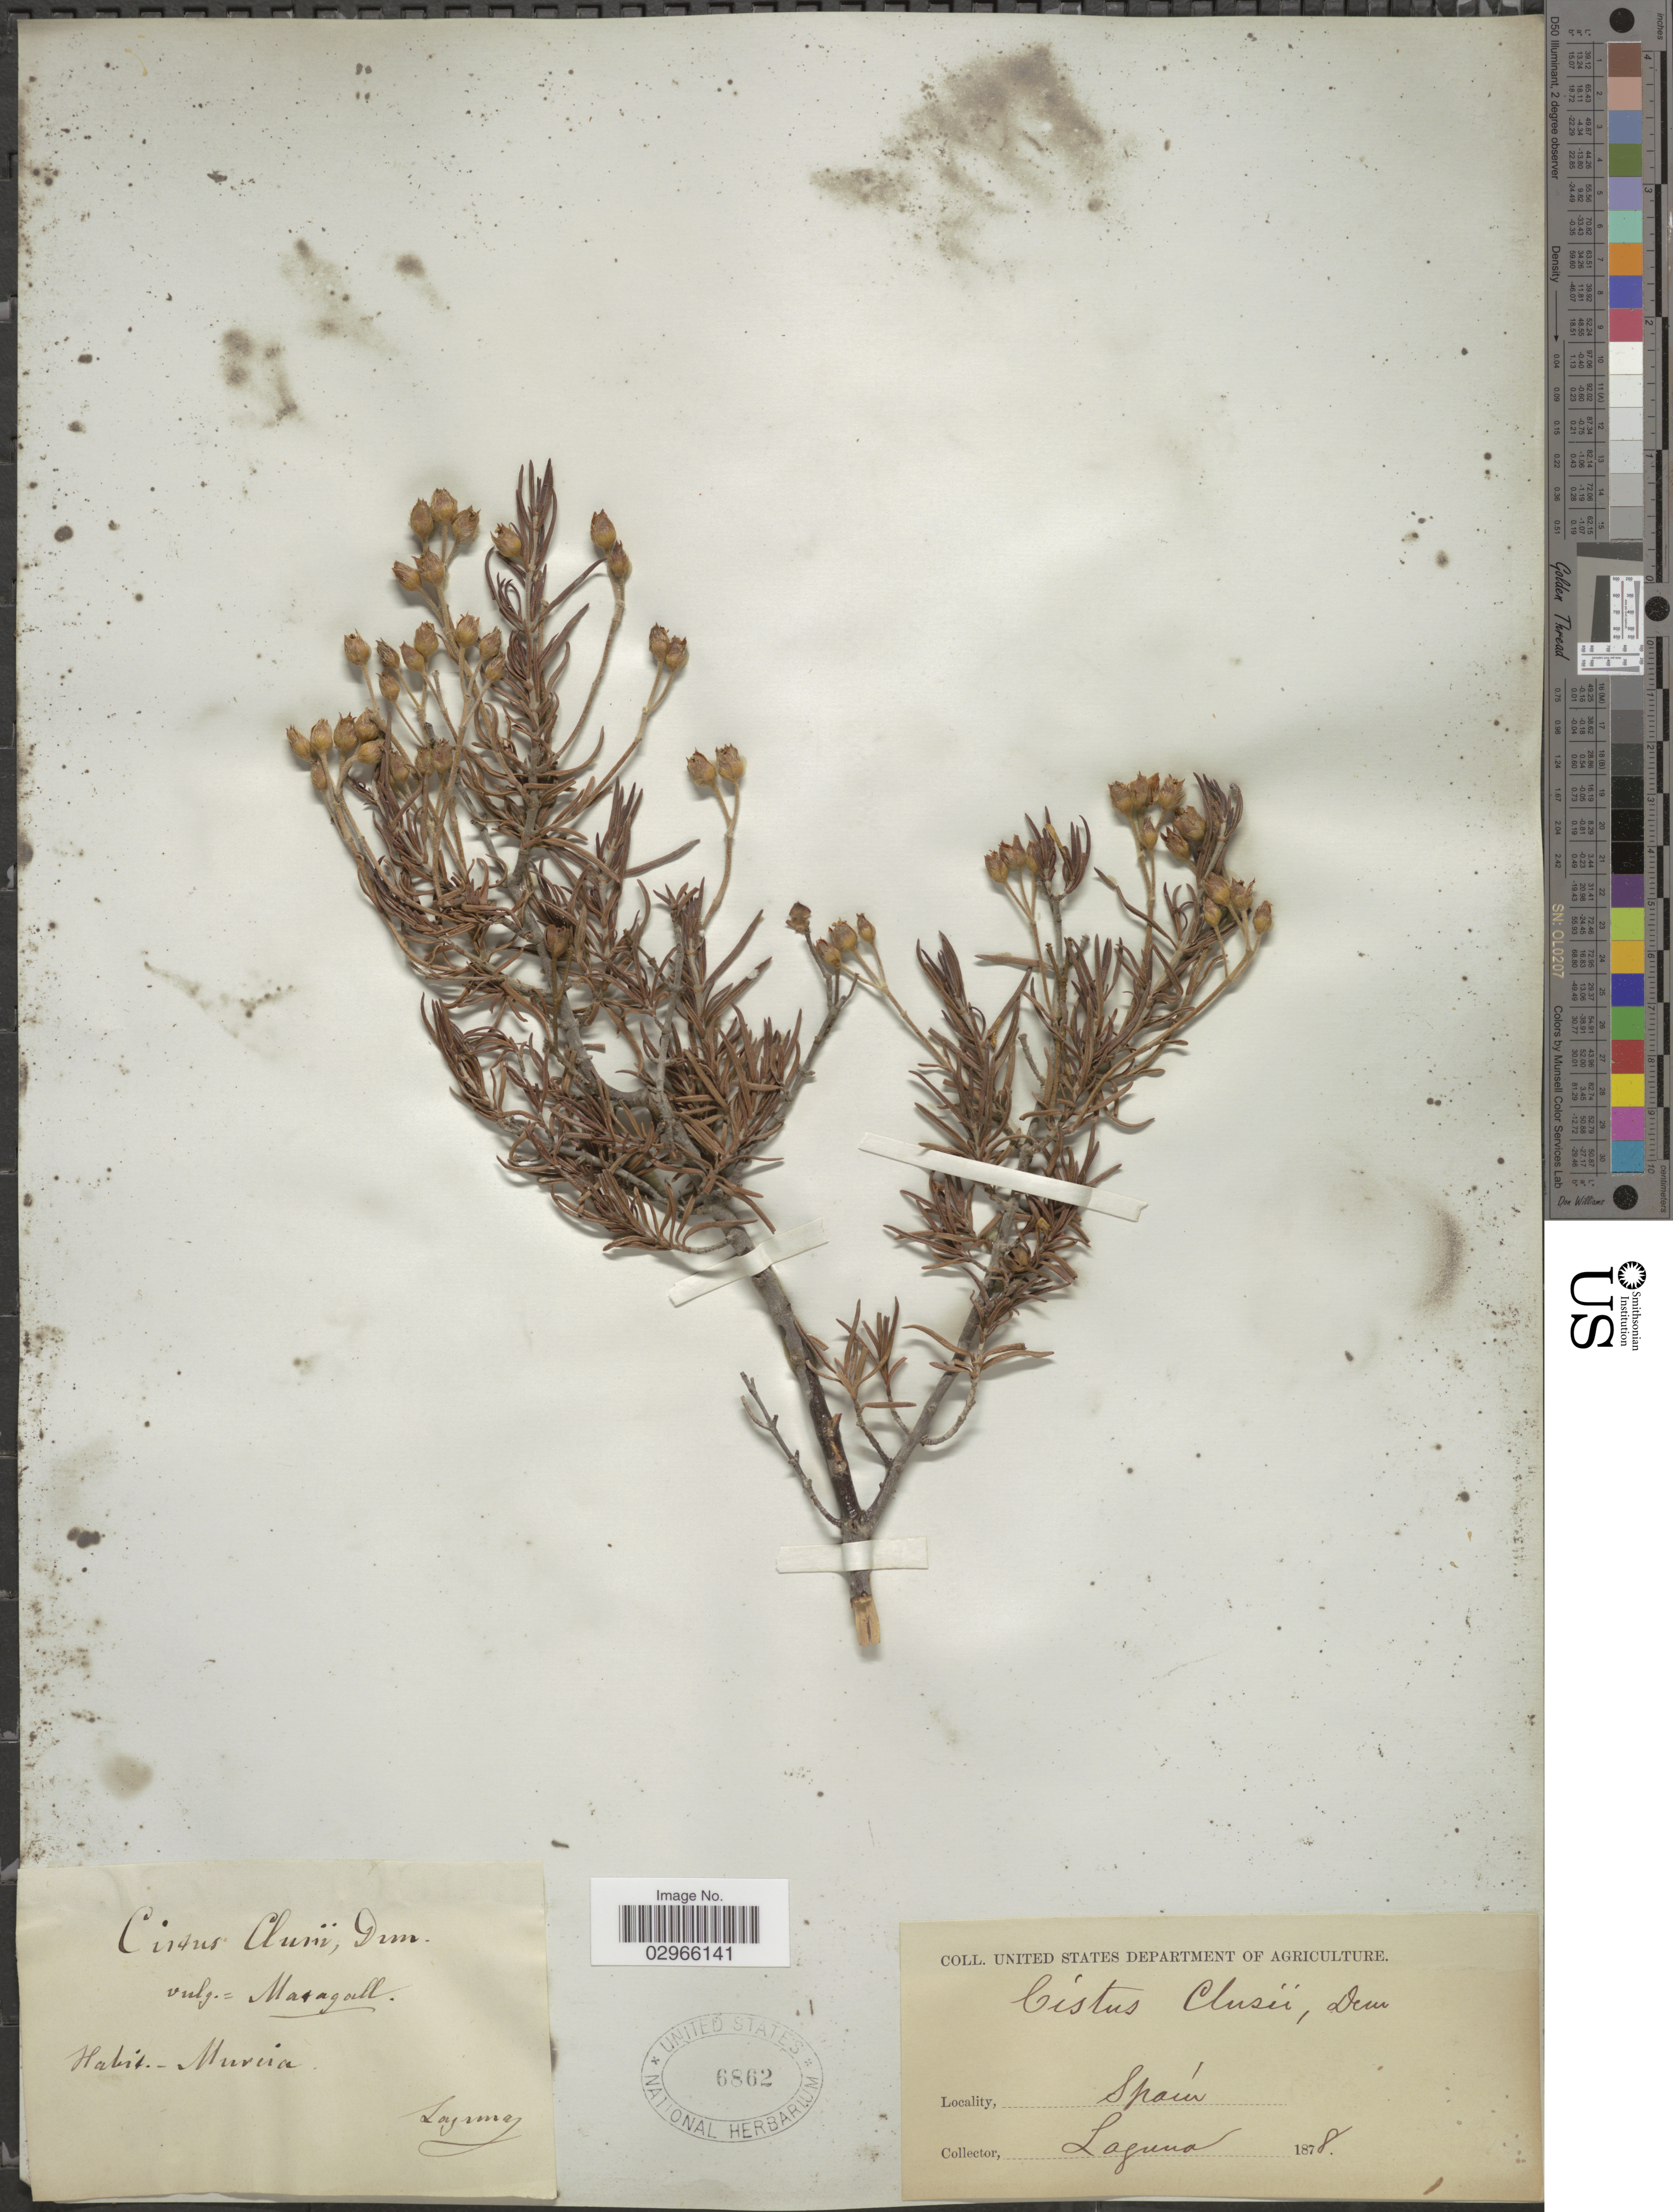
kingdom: Plantae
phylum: Tracheophyta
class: Magnoliopsida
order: Malvales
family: Cistaceae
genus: Cistus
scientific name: Cistus clusii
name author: Dunal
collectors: -. Laguna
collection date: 1878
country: Spain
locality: Habit. - Murcia.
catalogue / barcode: US 6862